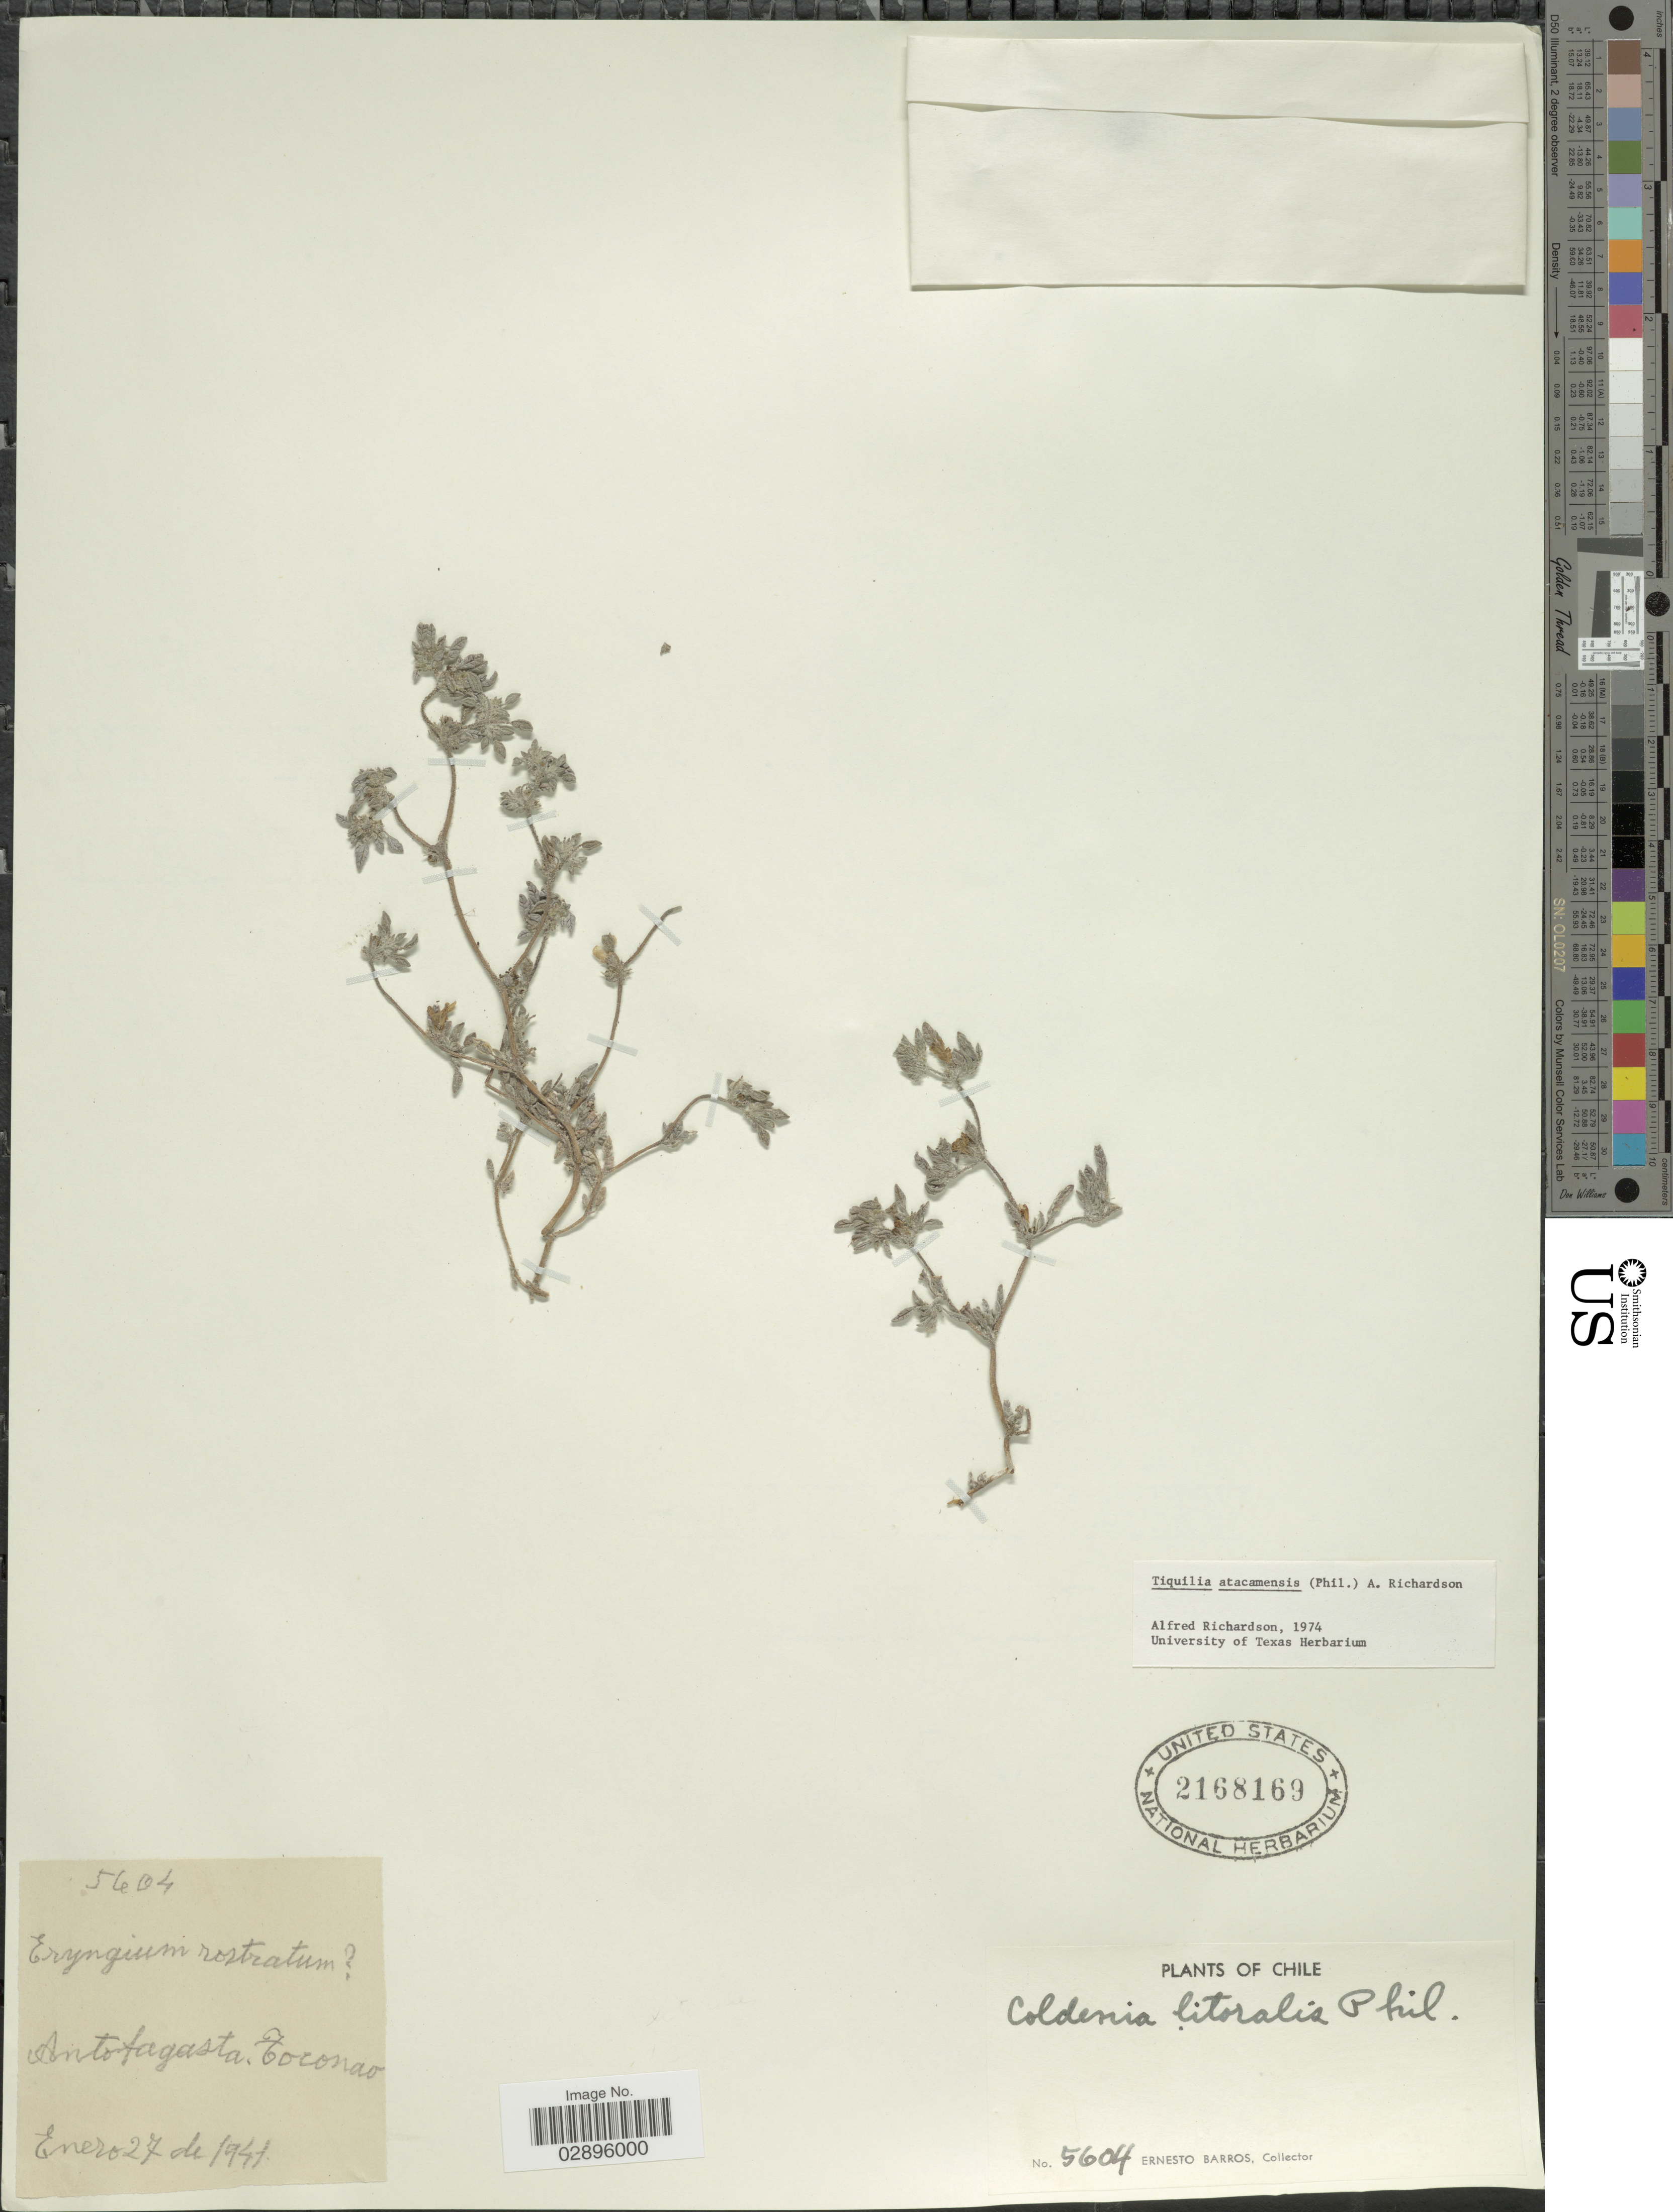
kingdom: Plantae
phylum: Tracheophyta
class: Magnoliopsida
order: Boraginales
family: Ehretiaceae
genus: Tiquilia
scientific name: Tiquilia atacamensis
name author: (Phil.) A.T. Richardson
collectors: E. Barros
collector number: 5604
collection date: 1941-01-27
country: Chile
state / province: Antofagasta (II)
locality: Toconao.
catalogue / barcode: US 2168169